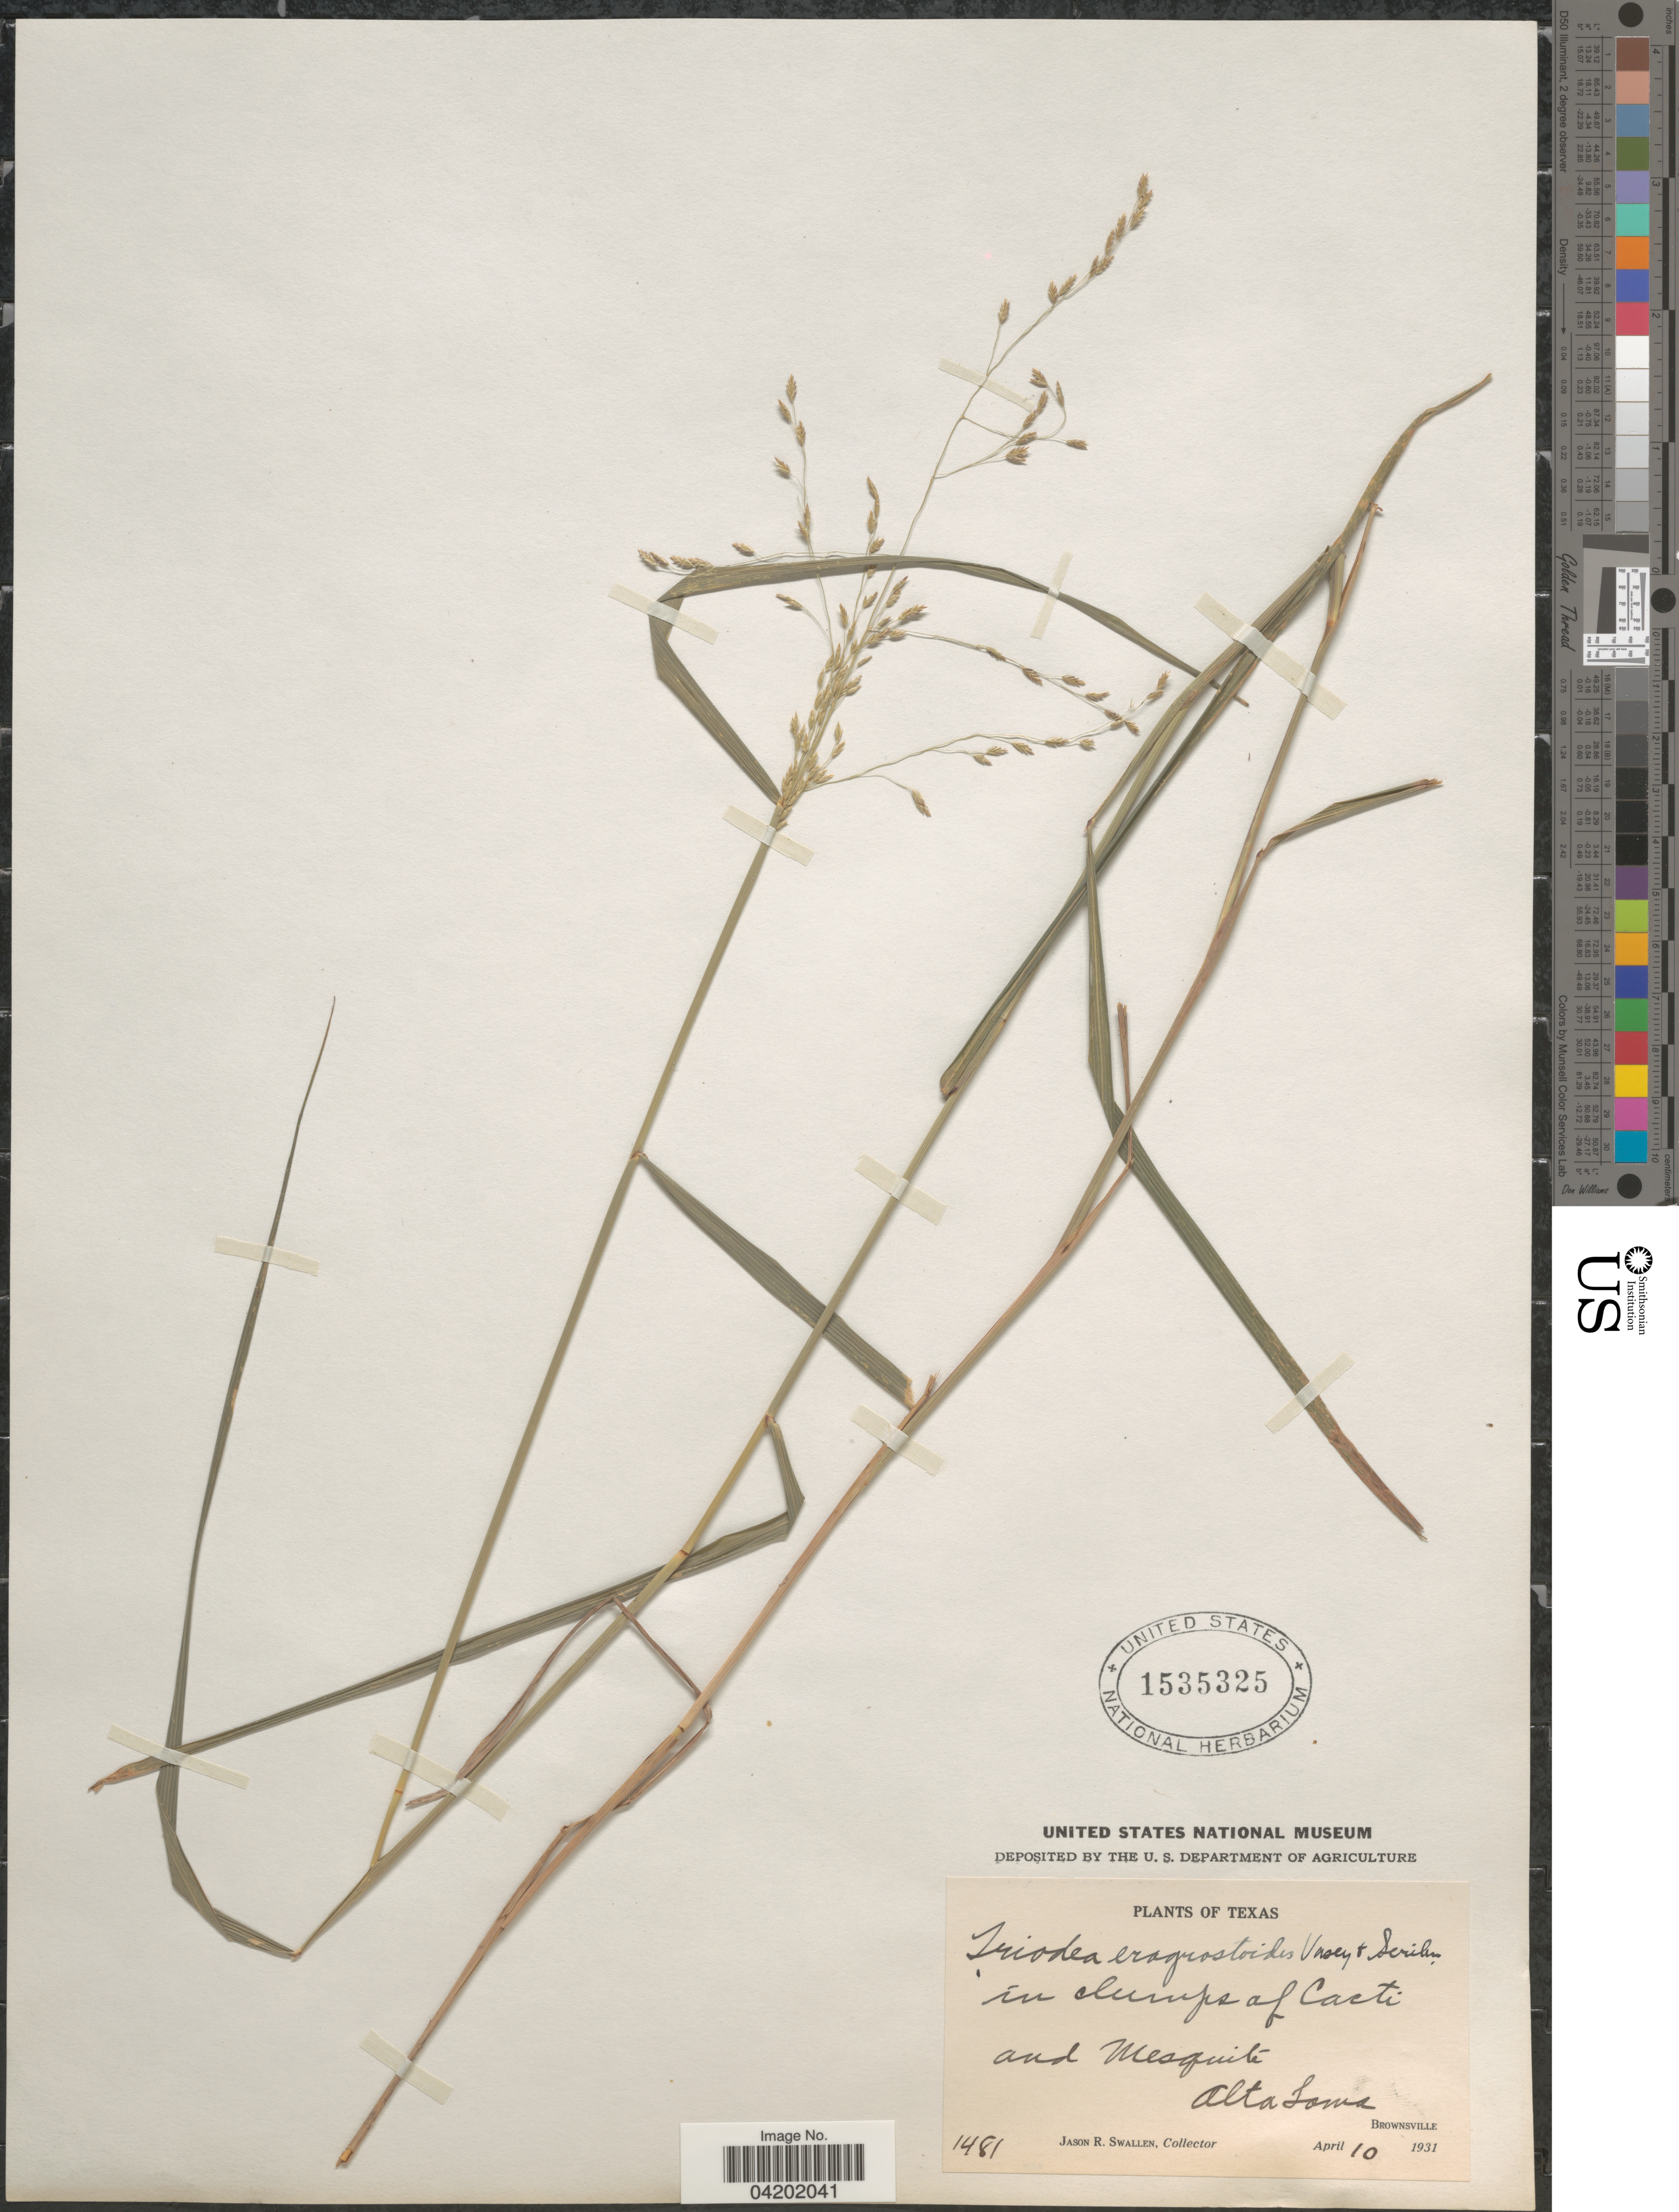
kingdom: Plantae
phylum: Tracheophyta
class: Liliopsida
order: Poales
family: Poaceae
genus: Triplasiella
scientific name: Triplasiella eragrostoides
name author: (Vasey & Scribn.) P.M. Peterson & Romasch.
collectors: J. R. Swallen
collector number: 1481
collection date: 1931-04-10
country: United States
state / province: Texas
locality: In clumps of Cacti and Mesquite Alta Loma. Brownsville.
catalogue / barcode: US 1535325